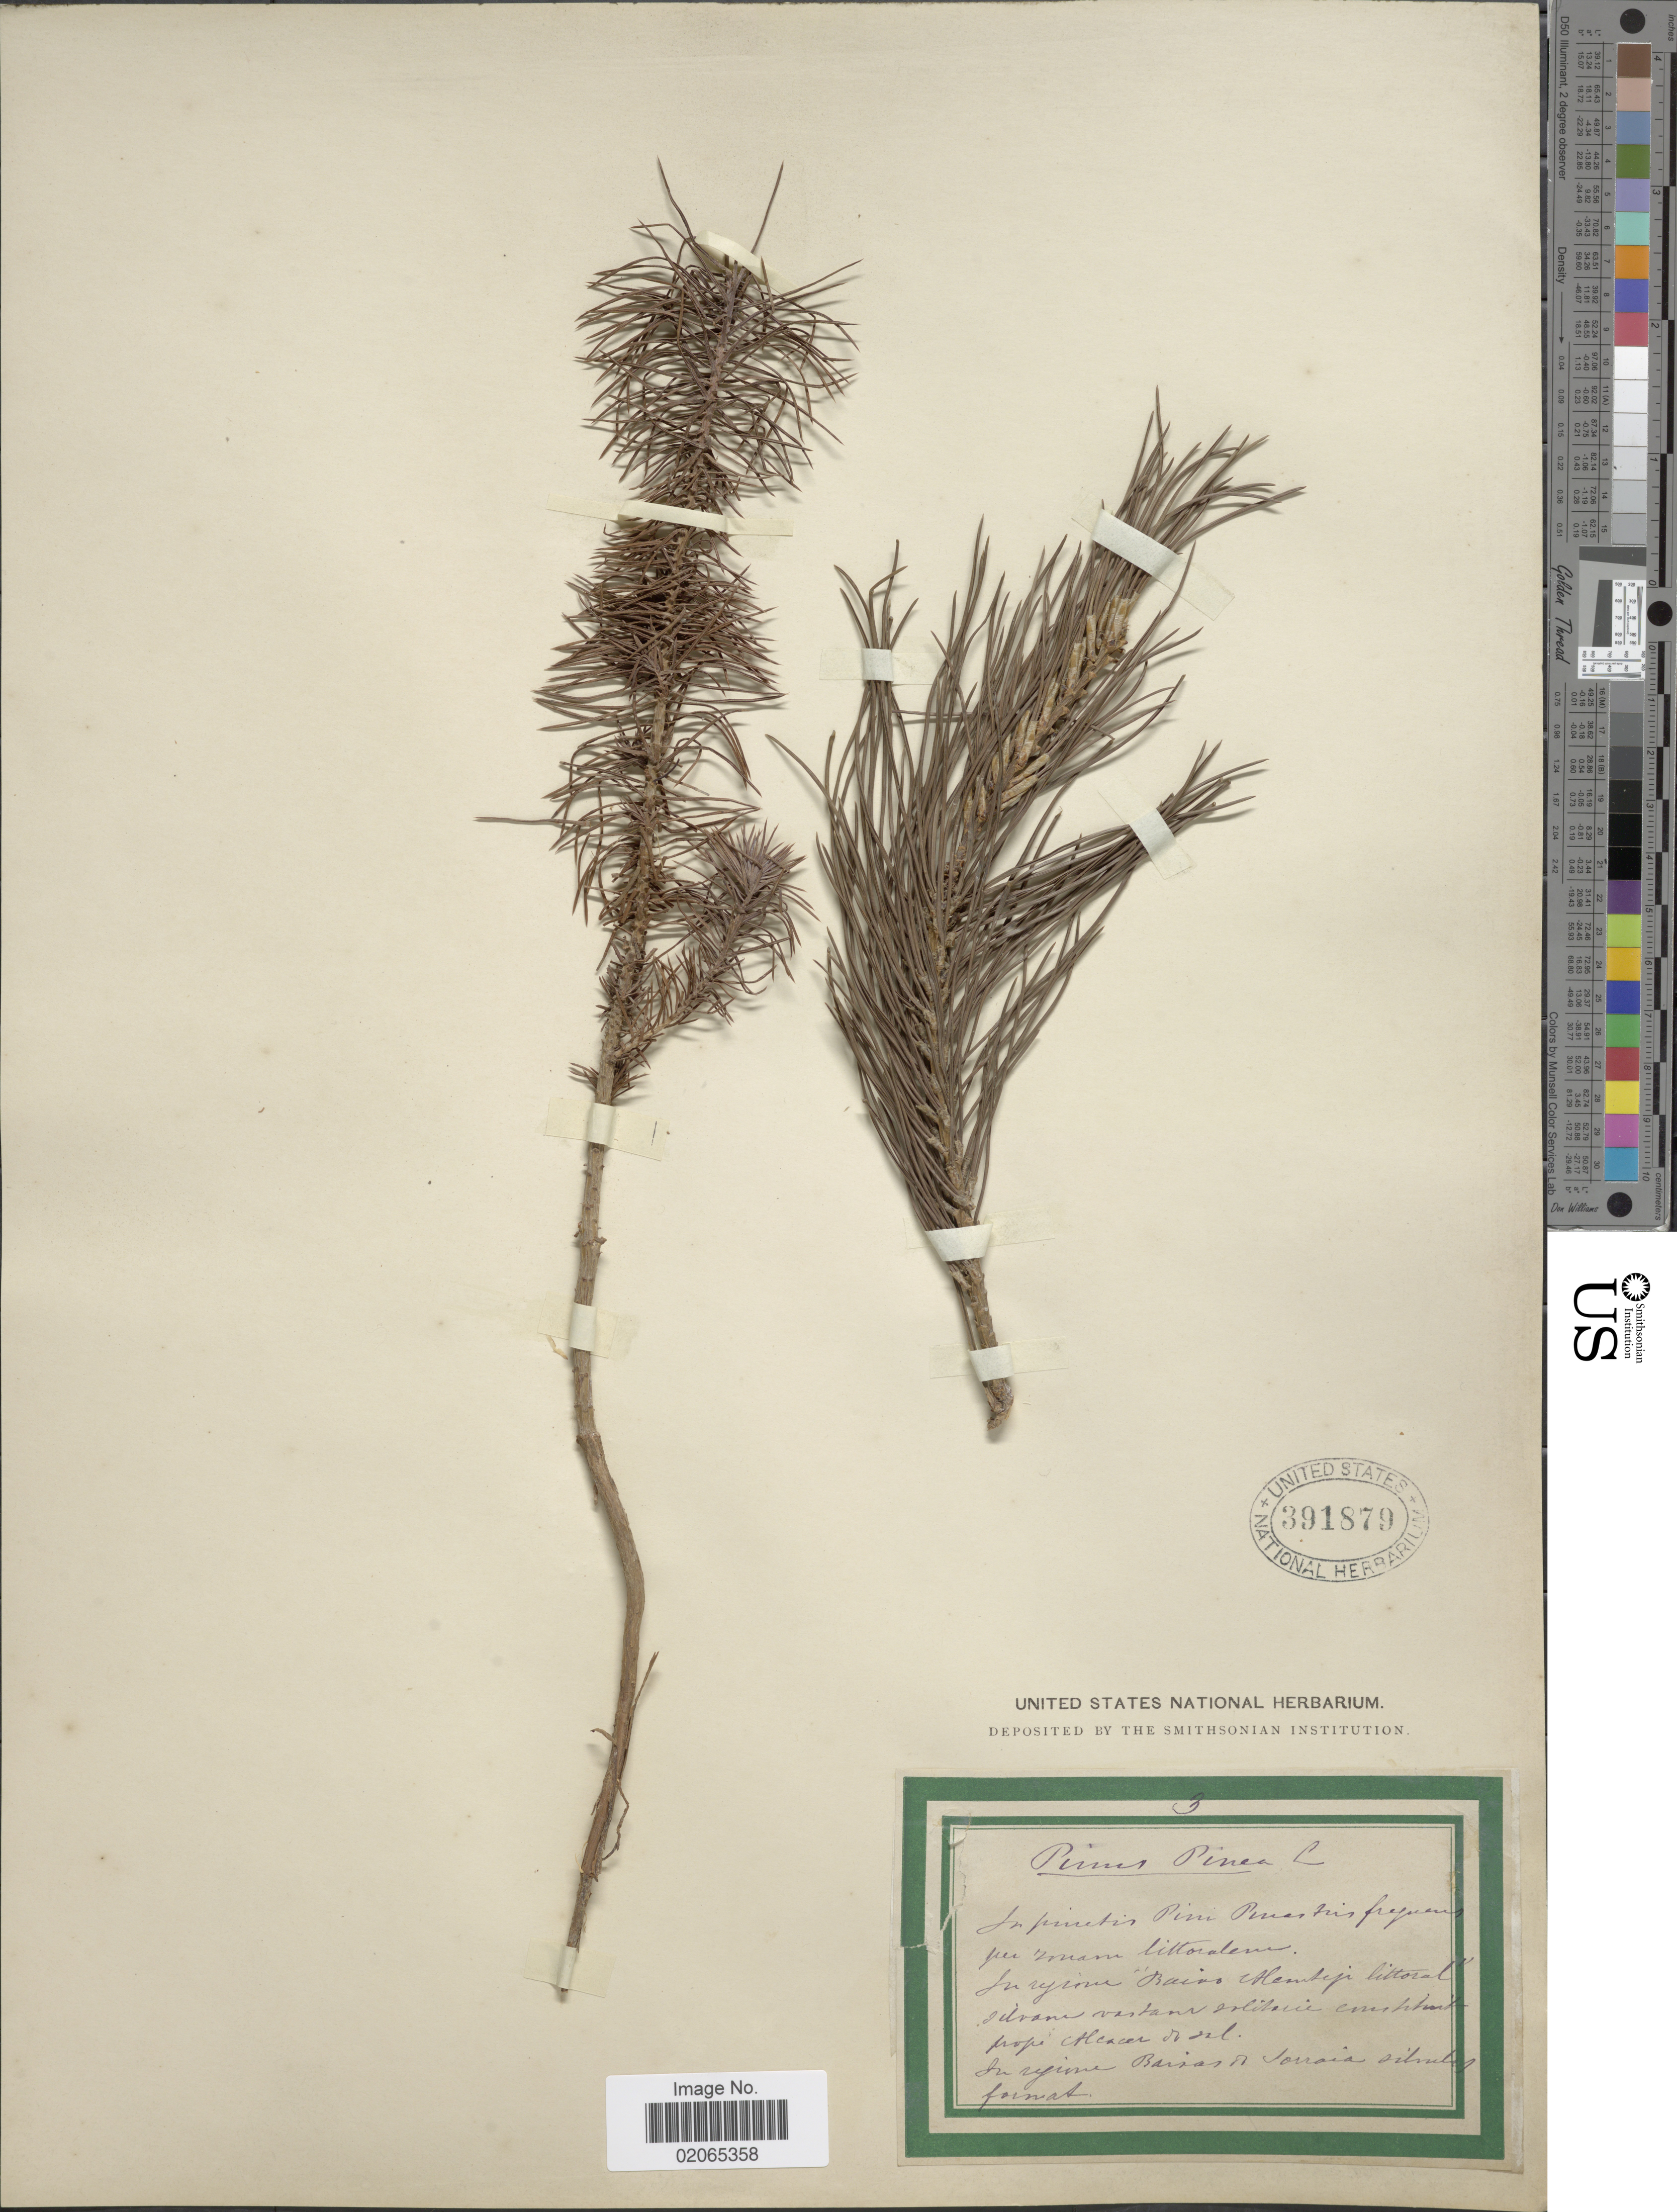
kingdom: Plantae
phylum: Tracheophyta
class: Pinopsida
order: Pinales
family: Pinaceae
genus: Pinus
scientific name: Pinus pinea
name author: L.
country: Portugal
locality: In regione Beiras to Sorraia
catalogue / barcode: US 391879